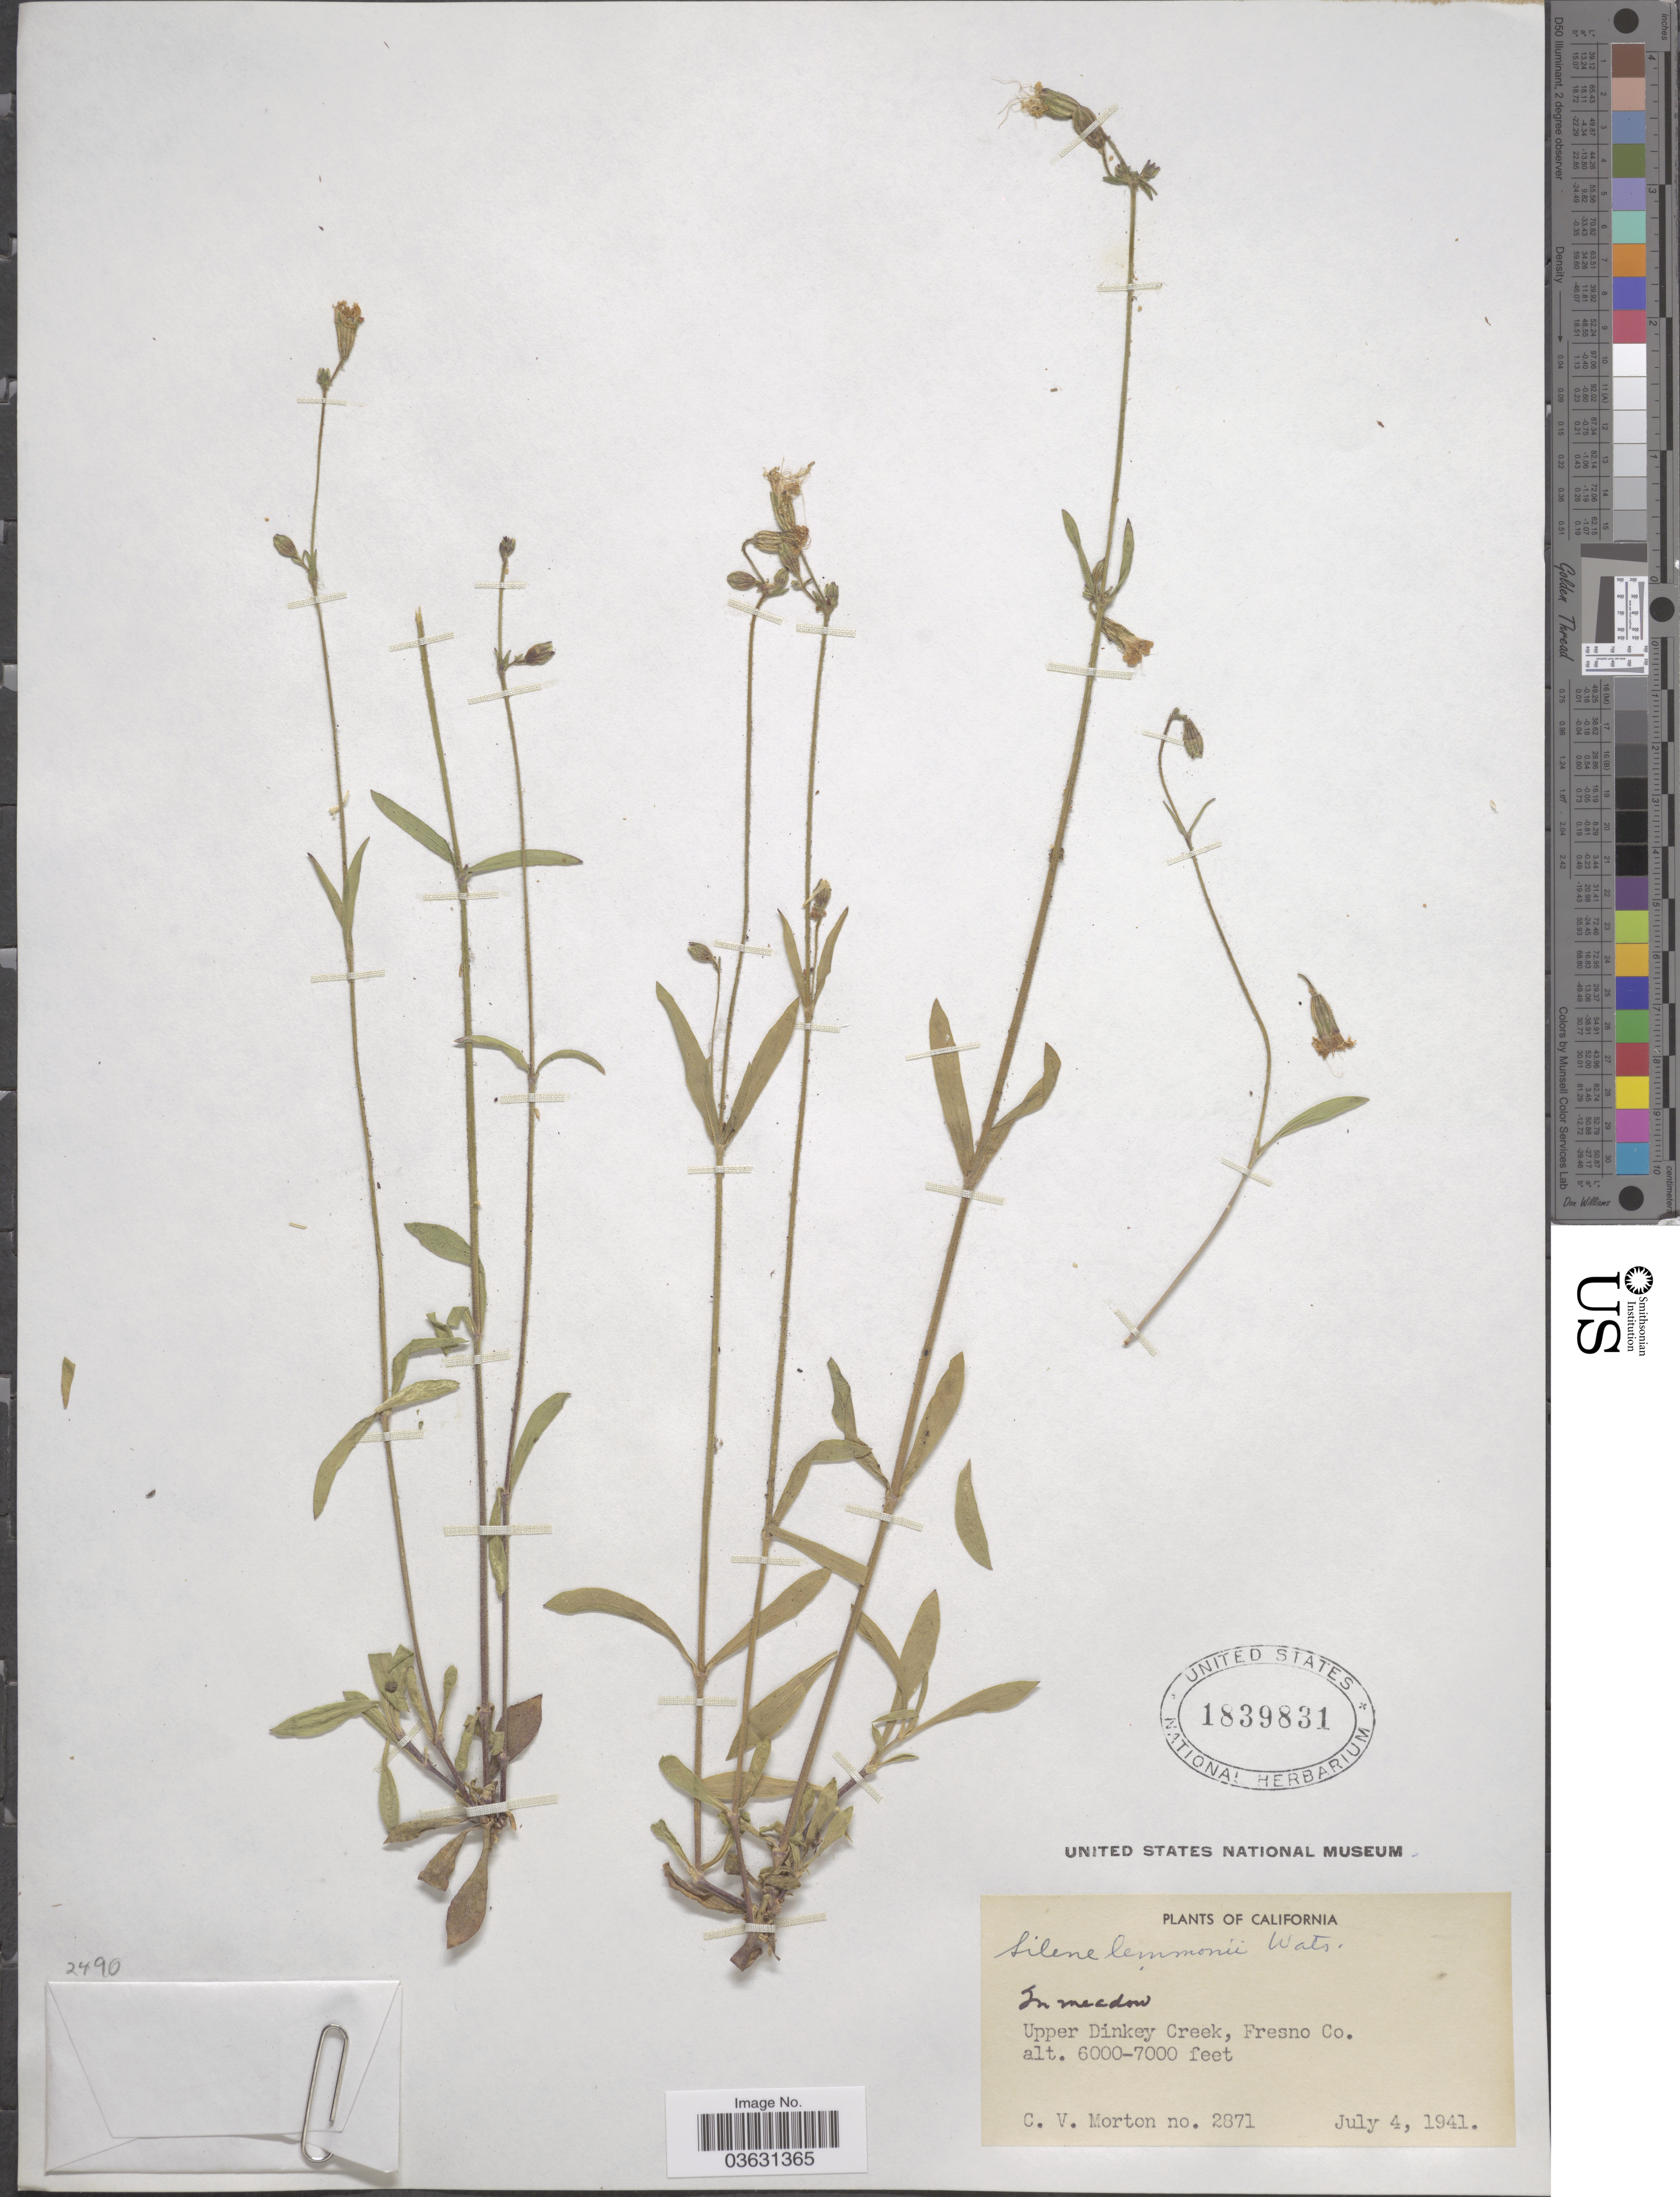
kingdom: Plantae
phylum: Tracheophyta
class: Magnoliopsida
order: Caryophyllales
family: Caryophyllaceae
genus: Silene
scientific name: Silene lemmonii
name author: S. Watson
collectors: C. V. Morton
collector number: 2871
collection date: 1941-07-04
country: United States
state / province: California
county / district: Fresno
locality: Upper Dinkey Creek, Fresno Co.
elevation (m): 1829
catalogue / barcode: US 1839831